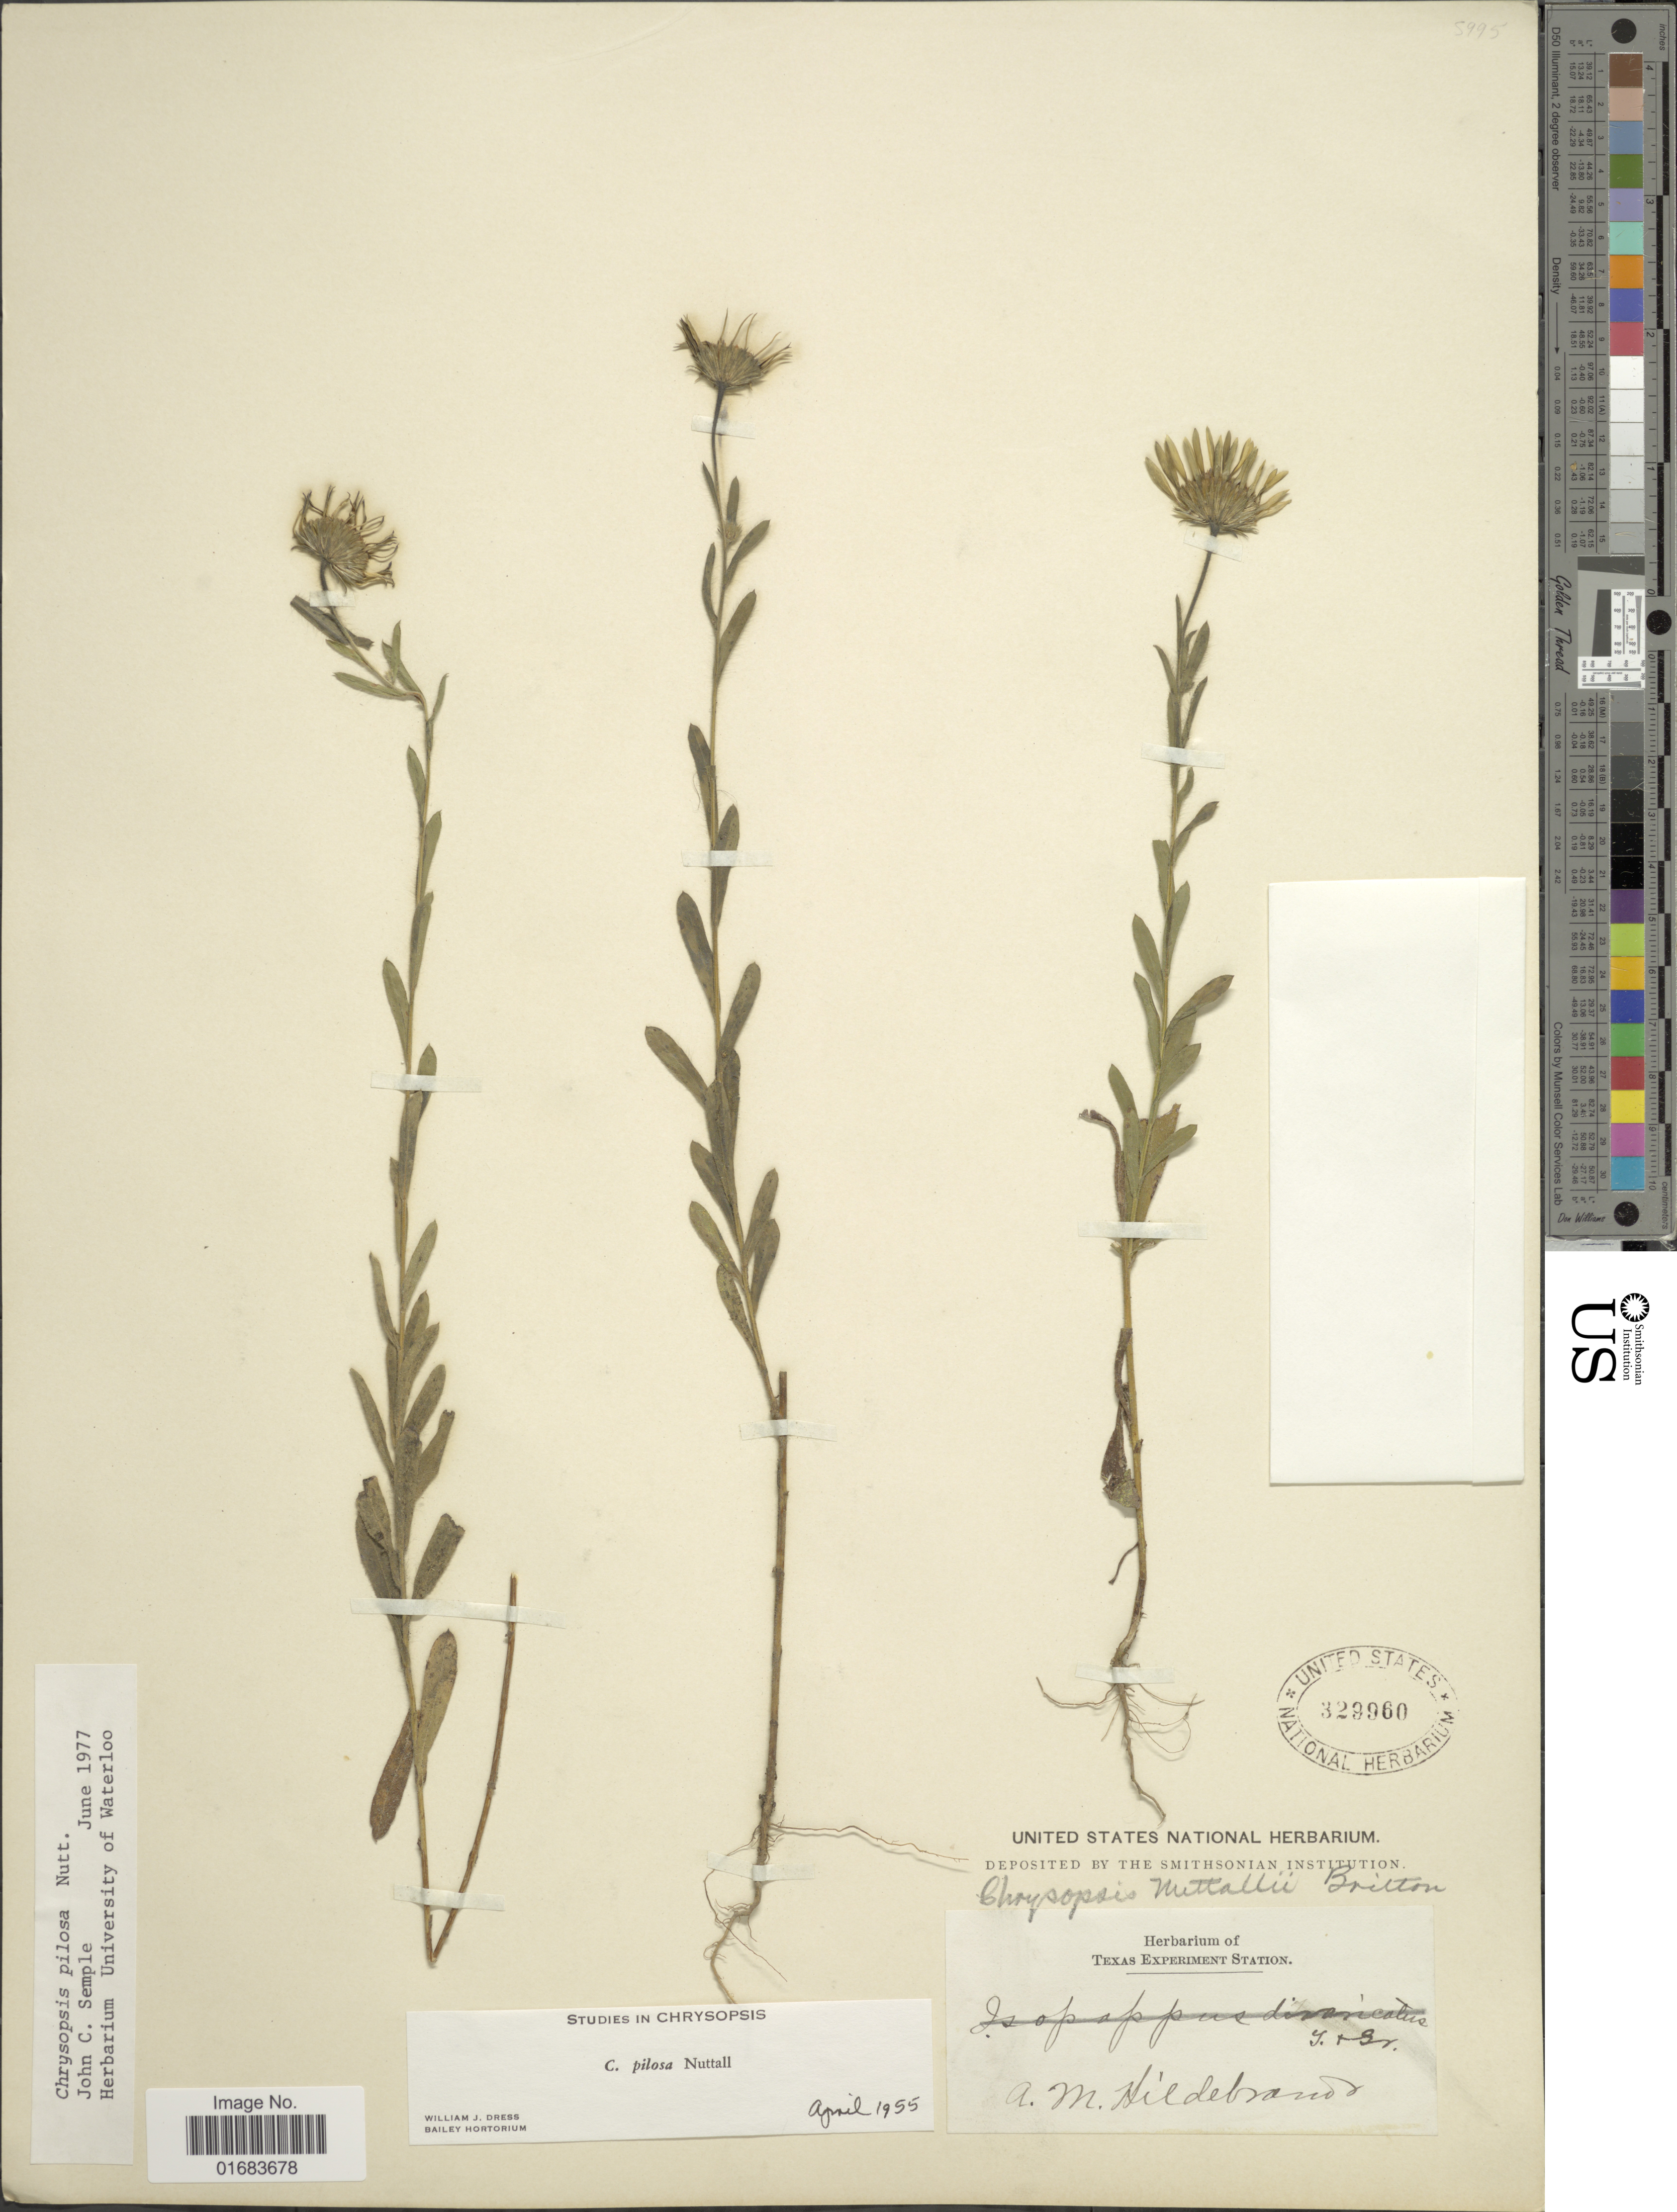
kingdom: Plantae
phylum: Tracheophyta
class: Magnoliopsida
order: Asterales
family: Asteraceae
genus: Chrysopsis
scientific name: Chrysopsis pilosa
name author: Nutt.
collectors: A. Hildebrand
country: United States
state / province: Texas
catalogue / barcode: US 329960